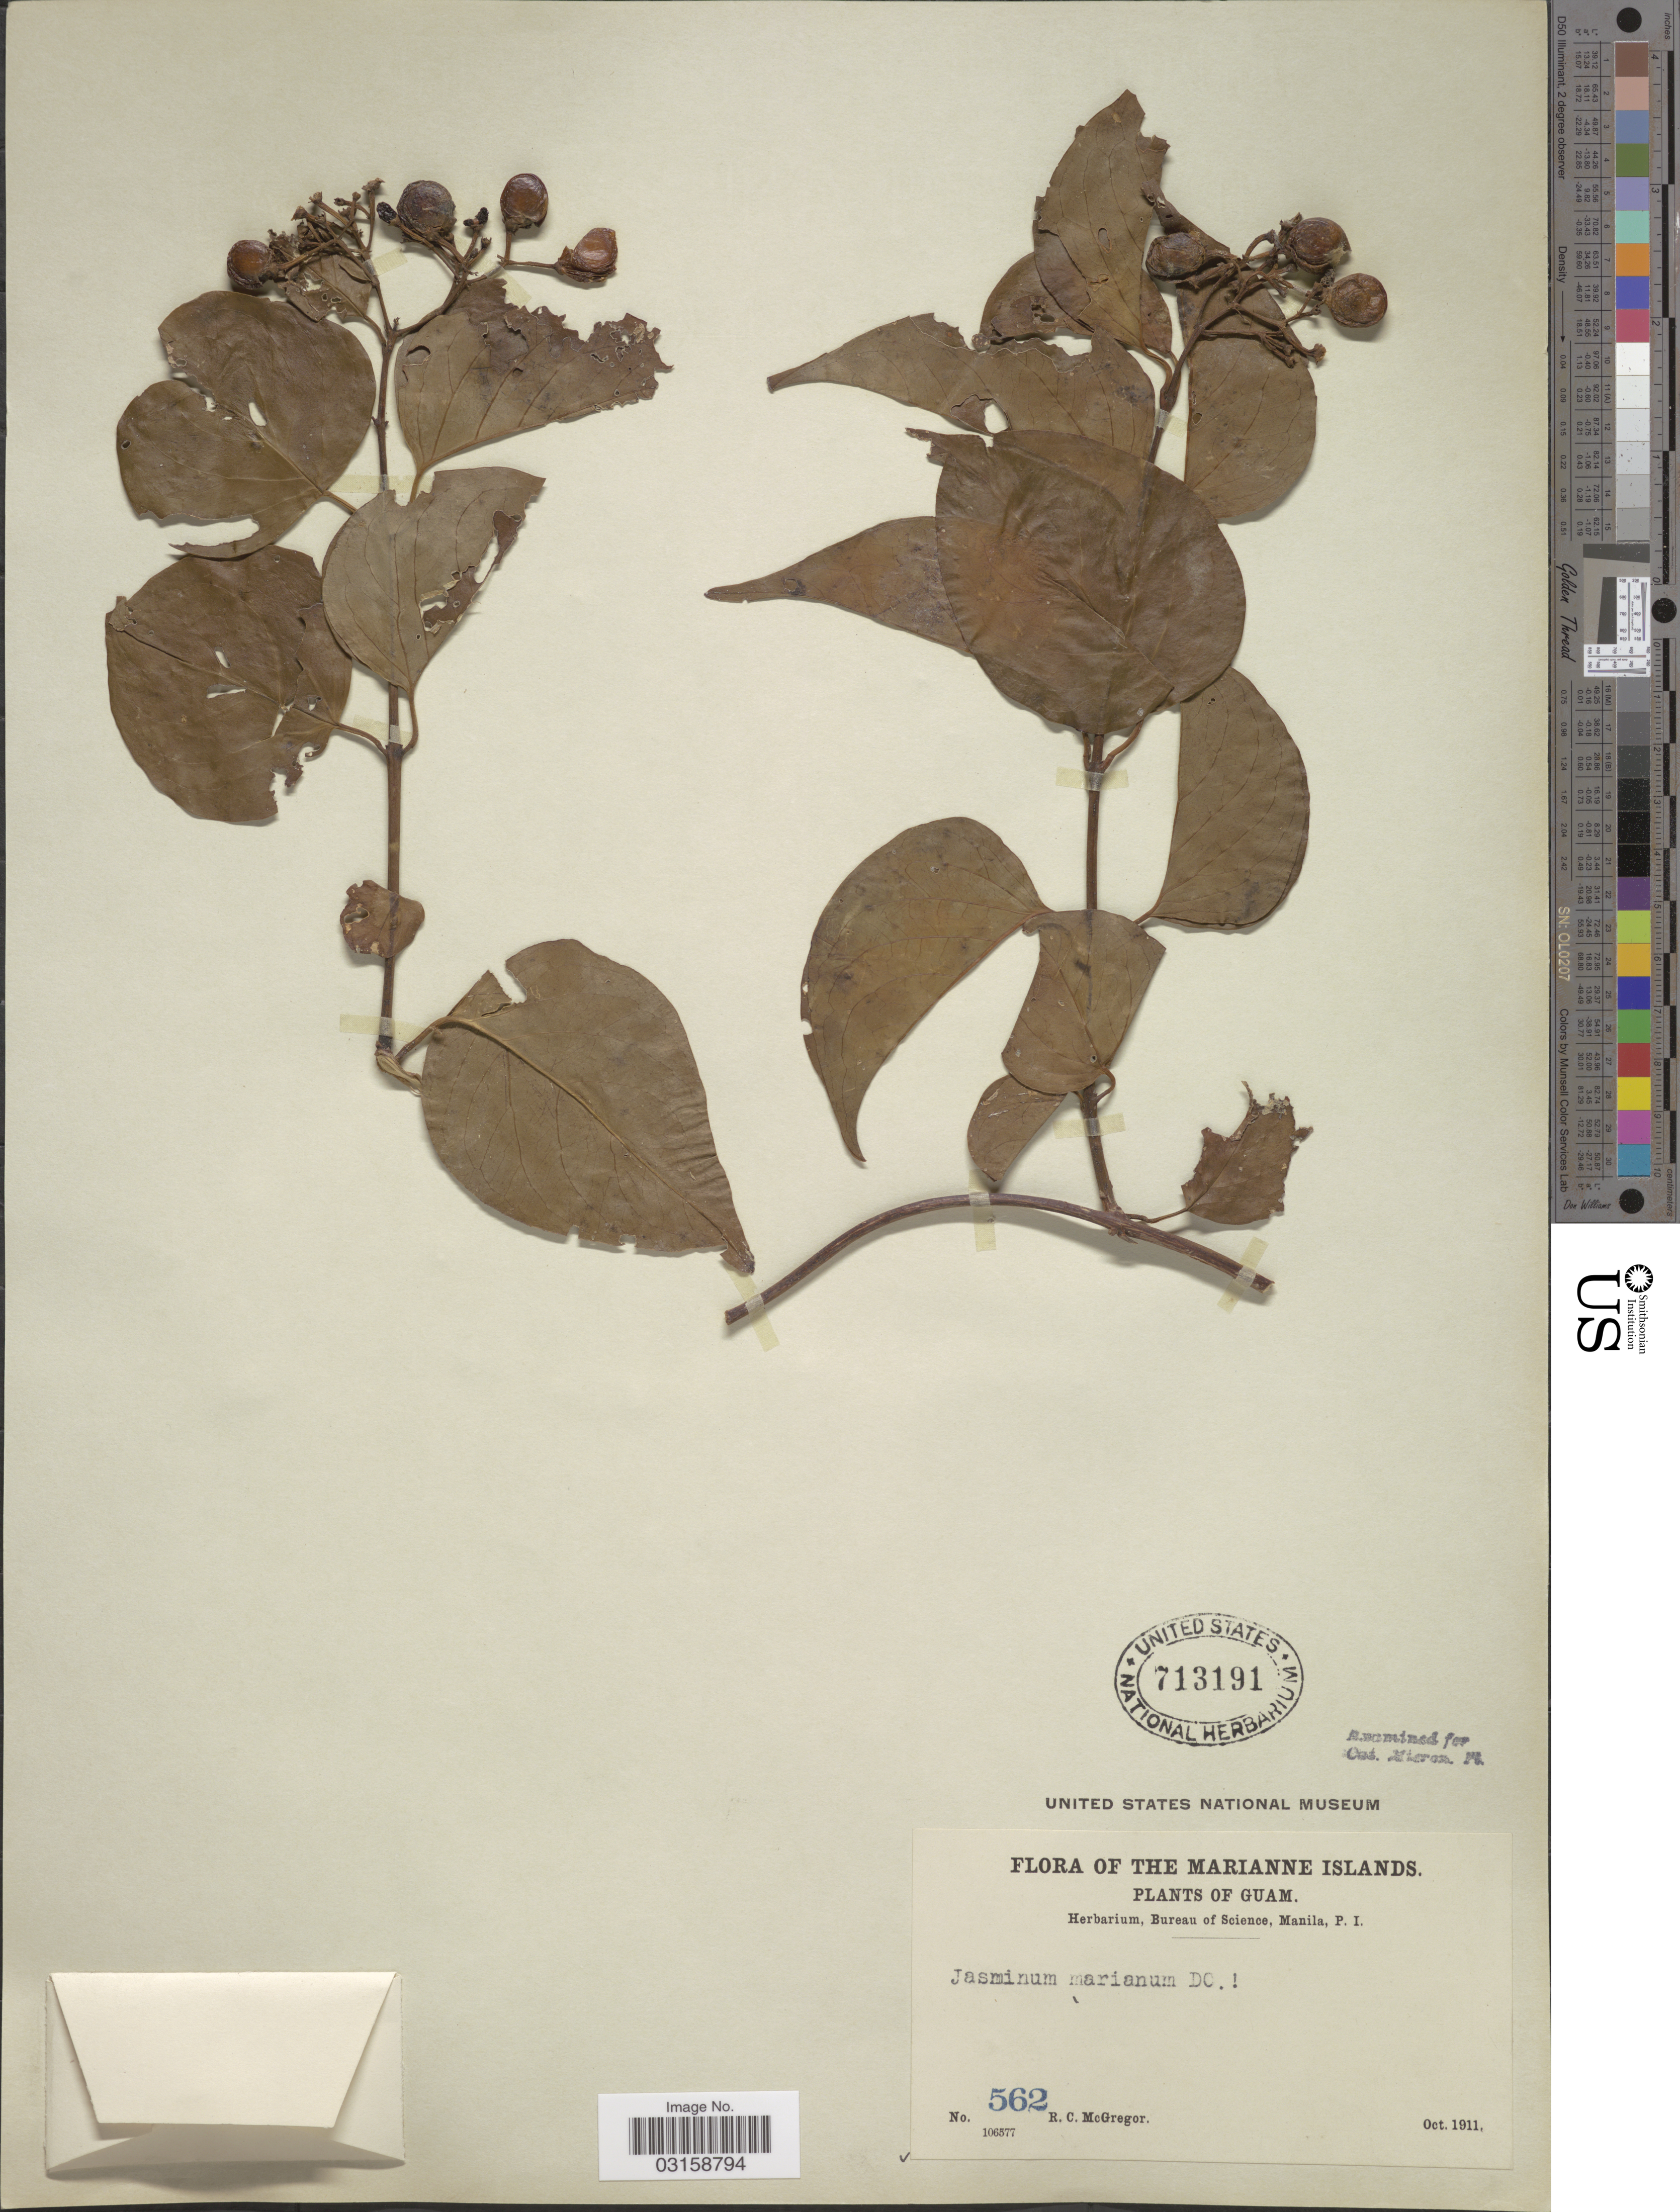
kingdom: Plantae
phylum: Tracheophyta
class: Magnoliopsida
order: Lamiales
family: Oleaceae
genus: Jasminum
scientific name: Jasminum marianum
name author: DC.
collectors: R. C. McGregor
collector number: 562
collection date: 1911-10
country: Guam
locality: Marianne Islands.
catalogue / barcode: US 713191